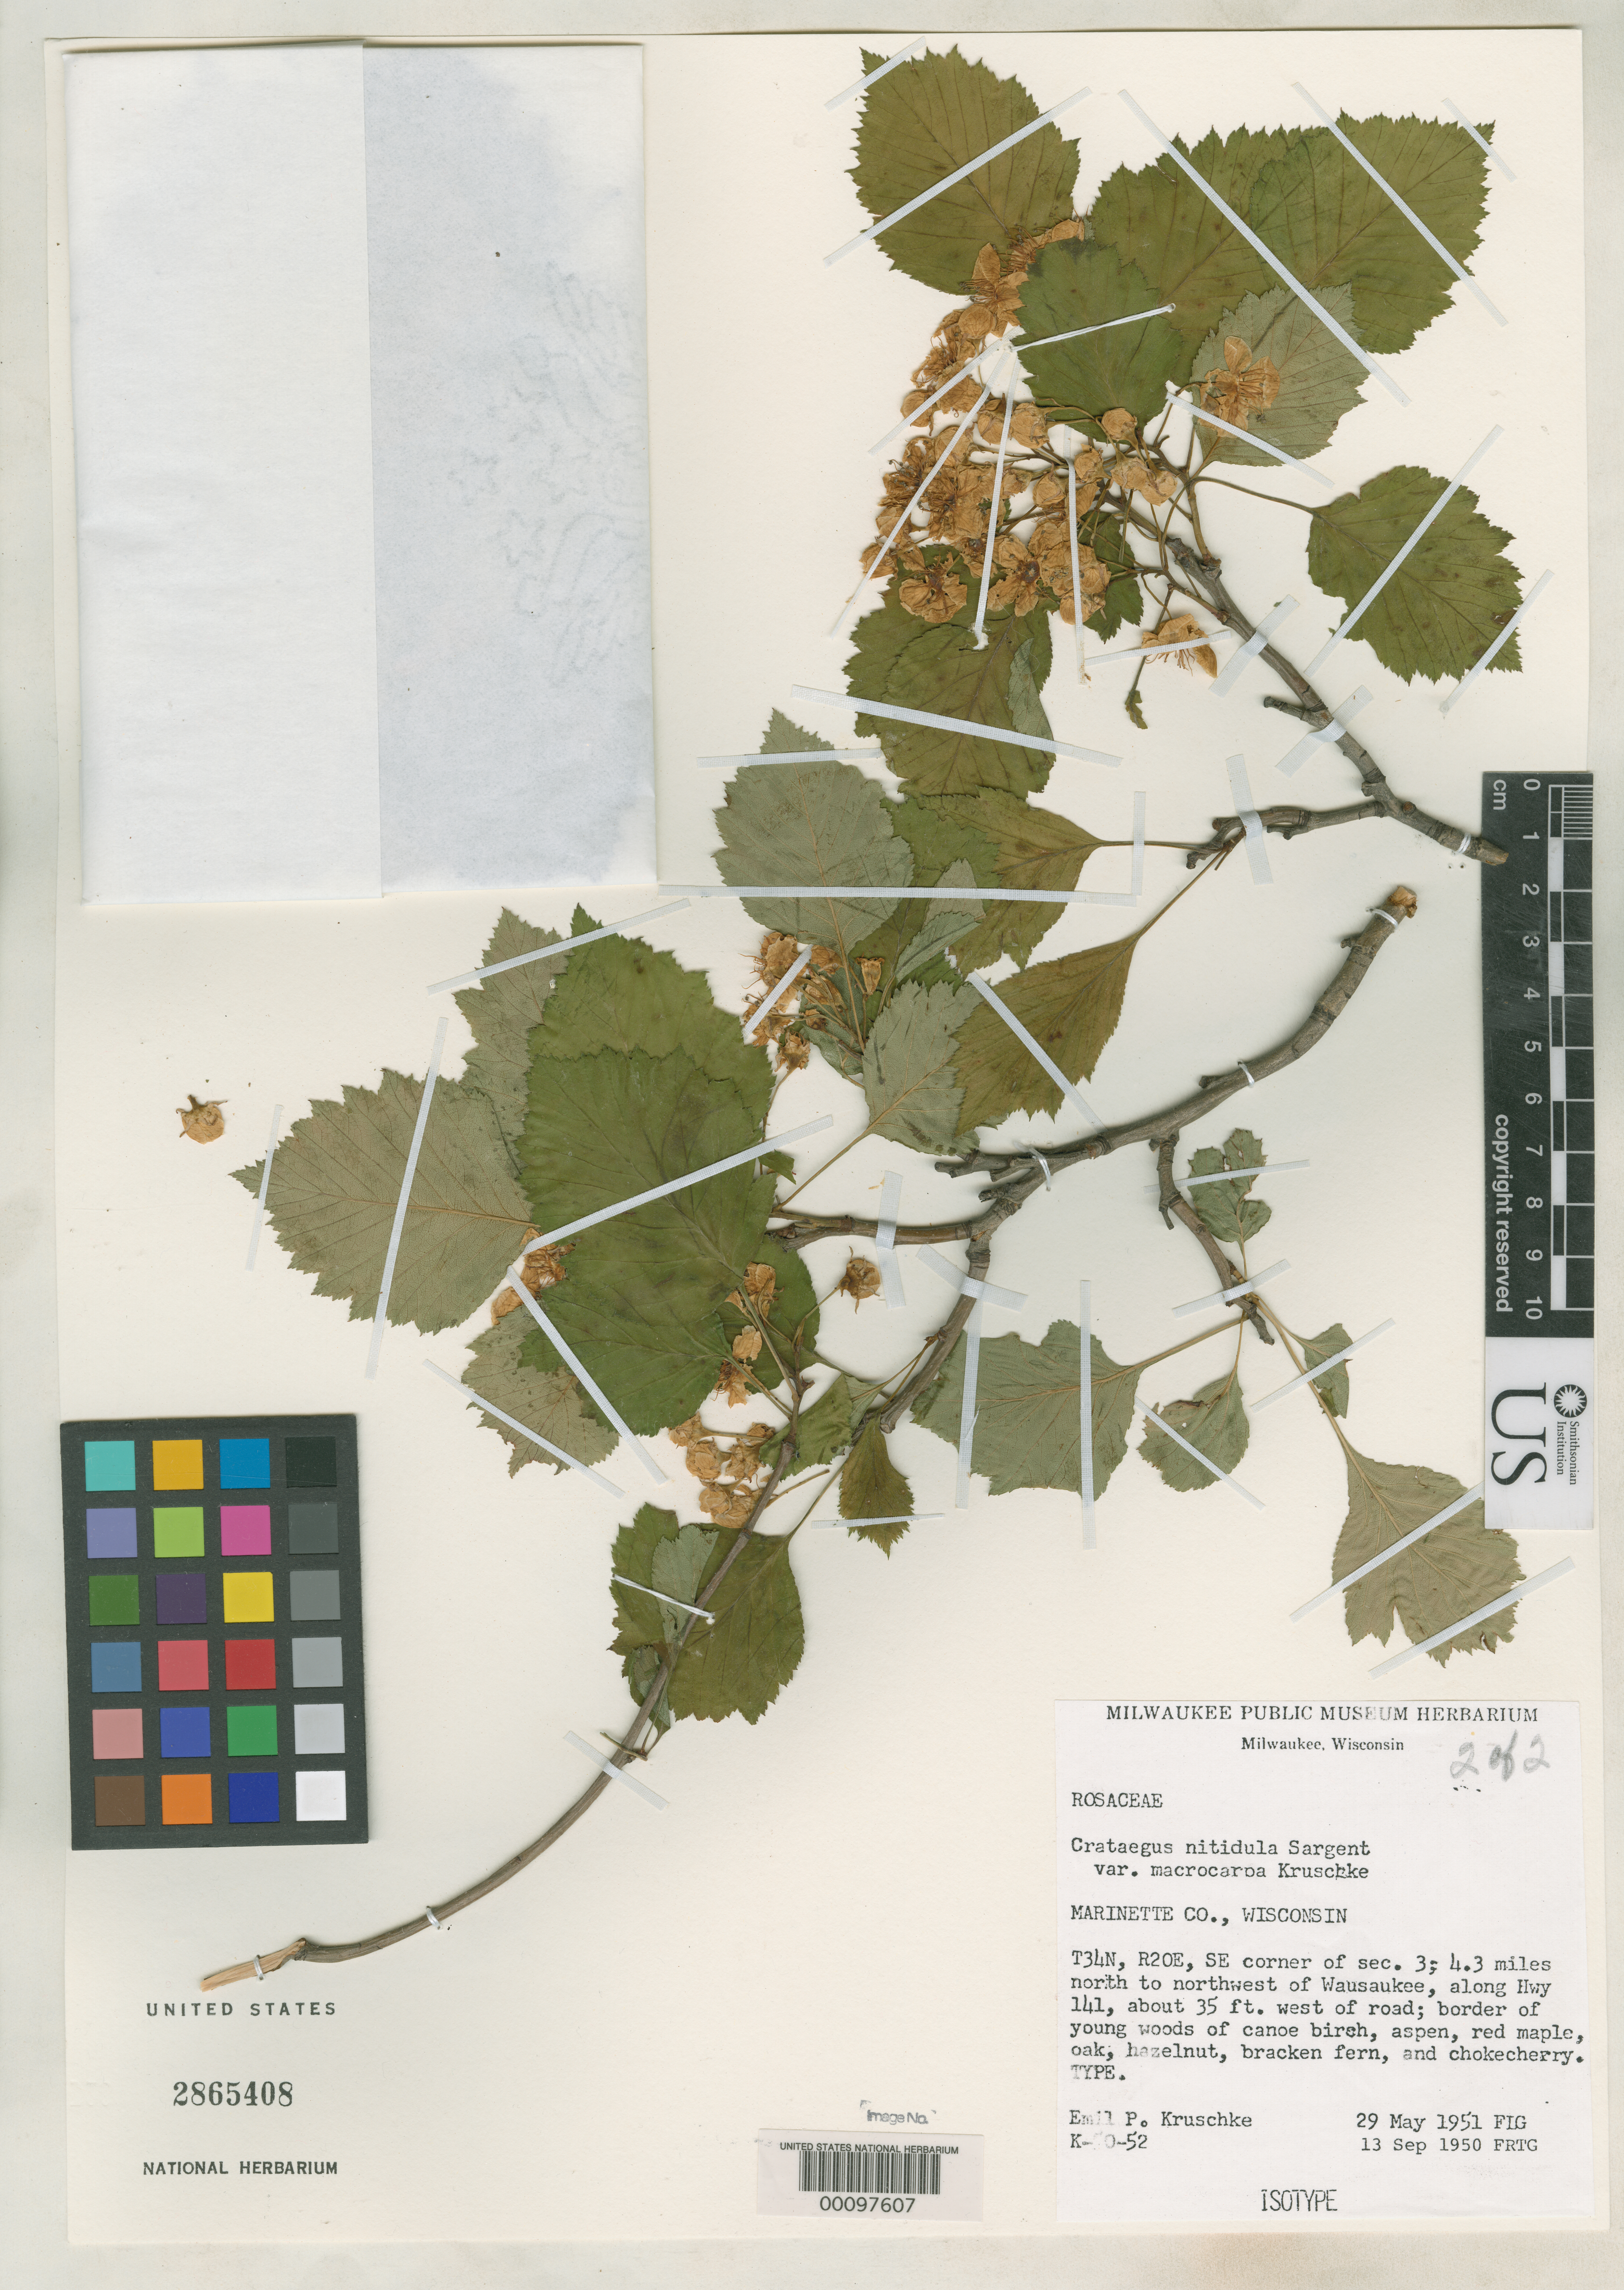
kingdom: Plantae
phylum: Tracheophyta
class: Magnoliopsida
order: Rosales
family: Rosaceae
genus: Crataegus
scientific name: Crataegus nitidula var. macrocarpa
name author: Kruschke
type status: Isotype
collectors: E. Kruschke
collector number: K-50-52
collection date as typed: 13 Sep 1950 and 29 May 1951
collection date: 1950-09-13,1951-05-29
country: United States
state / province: Wisconsin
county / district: Marinett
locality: NNW of Wausaukee along hwy. 141.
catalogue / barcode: US 2865408